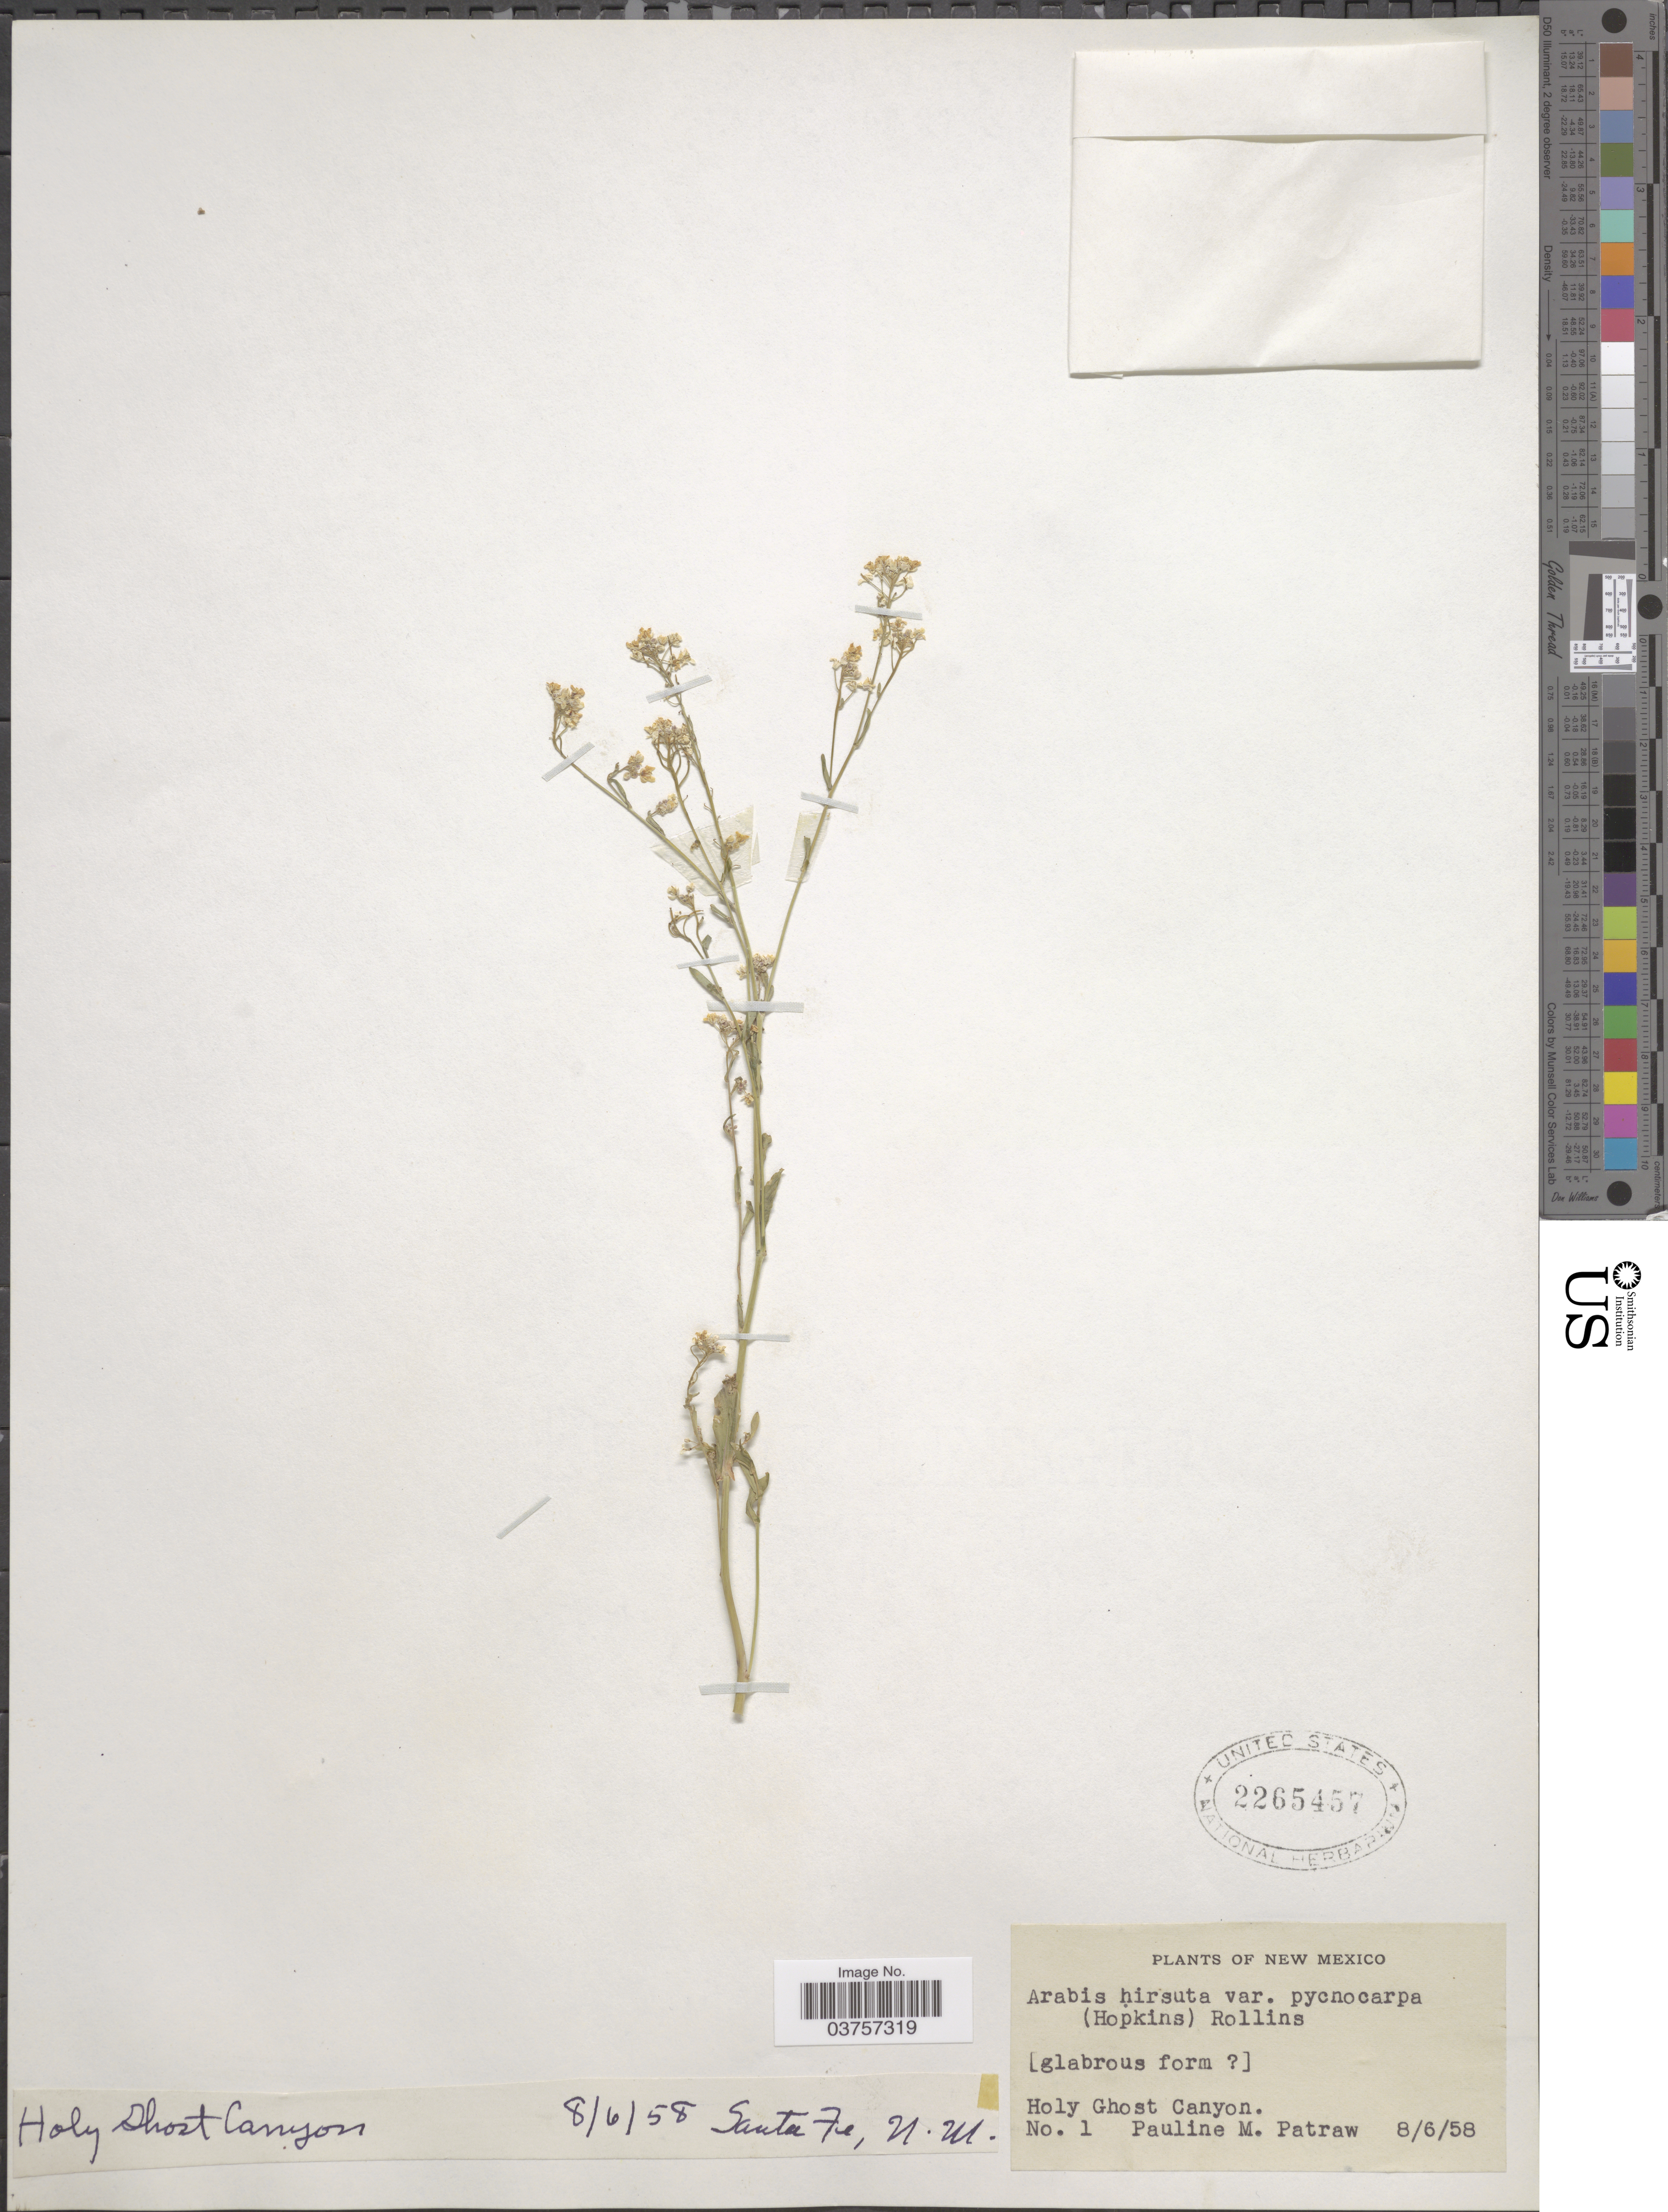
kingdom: Plantae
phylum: Tracheophyta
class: Magnoliopsida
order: Brassicales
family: Brassicaceae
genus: Arabis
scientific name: Arabis hirsuta var. pycnocarpa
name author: M. Hopkins & Rollins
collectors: P. Patraw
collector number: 1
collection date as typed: Transcribed d/m/y: 6/8/58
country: United States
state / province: New Mexico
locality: Holy Ghost Canyon.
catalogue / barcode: US 2265457